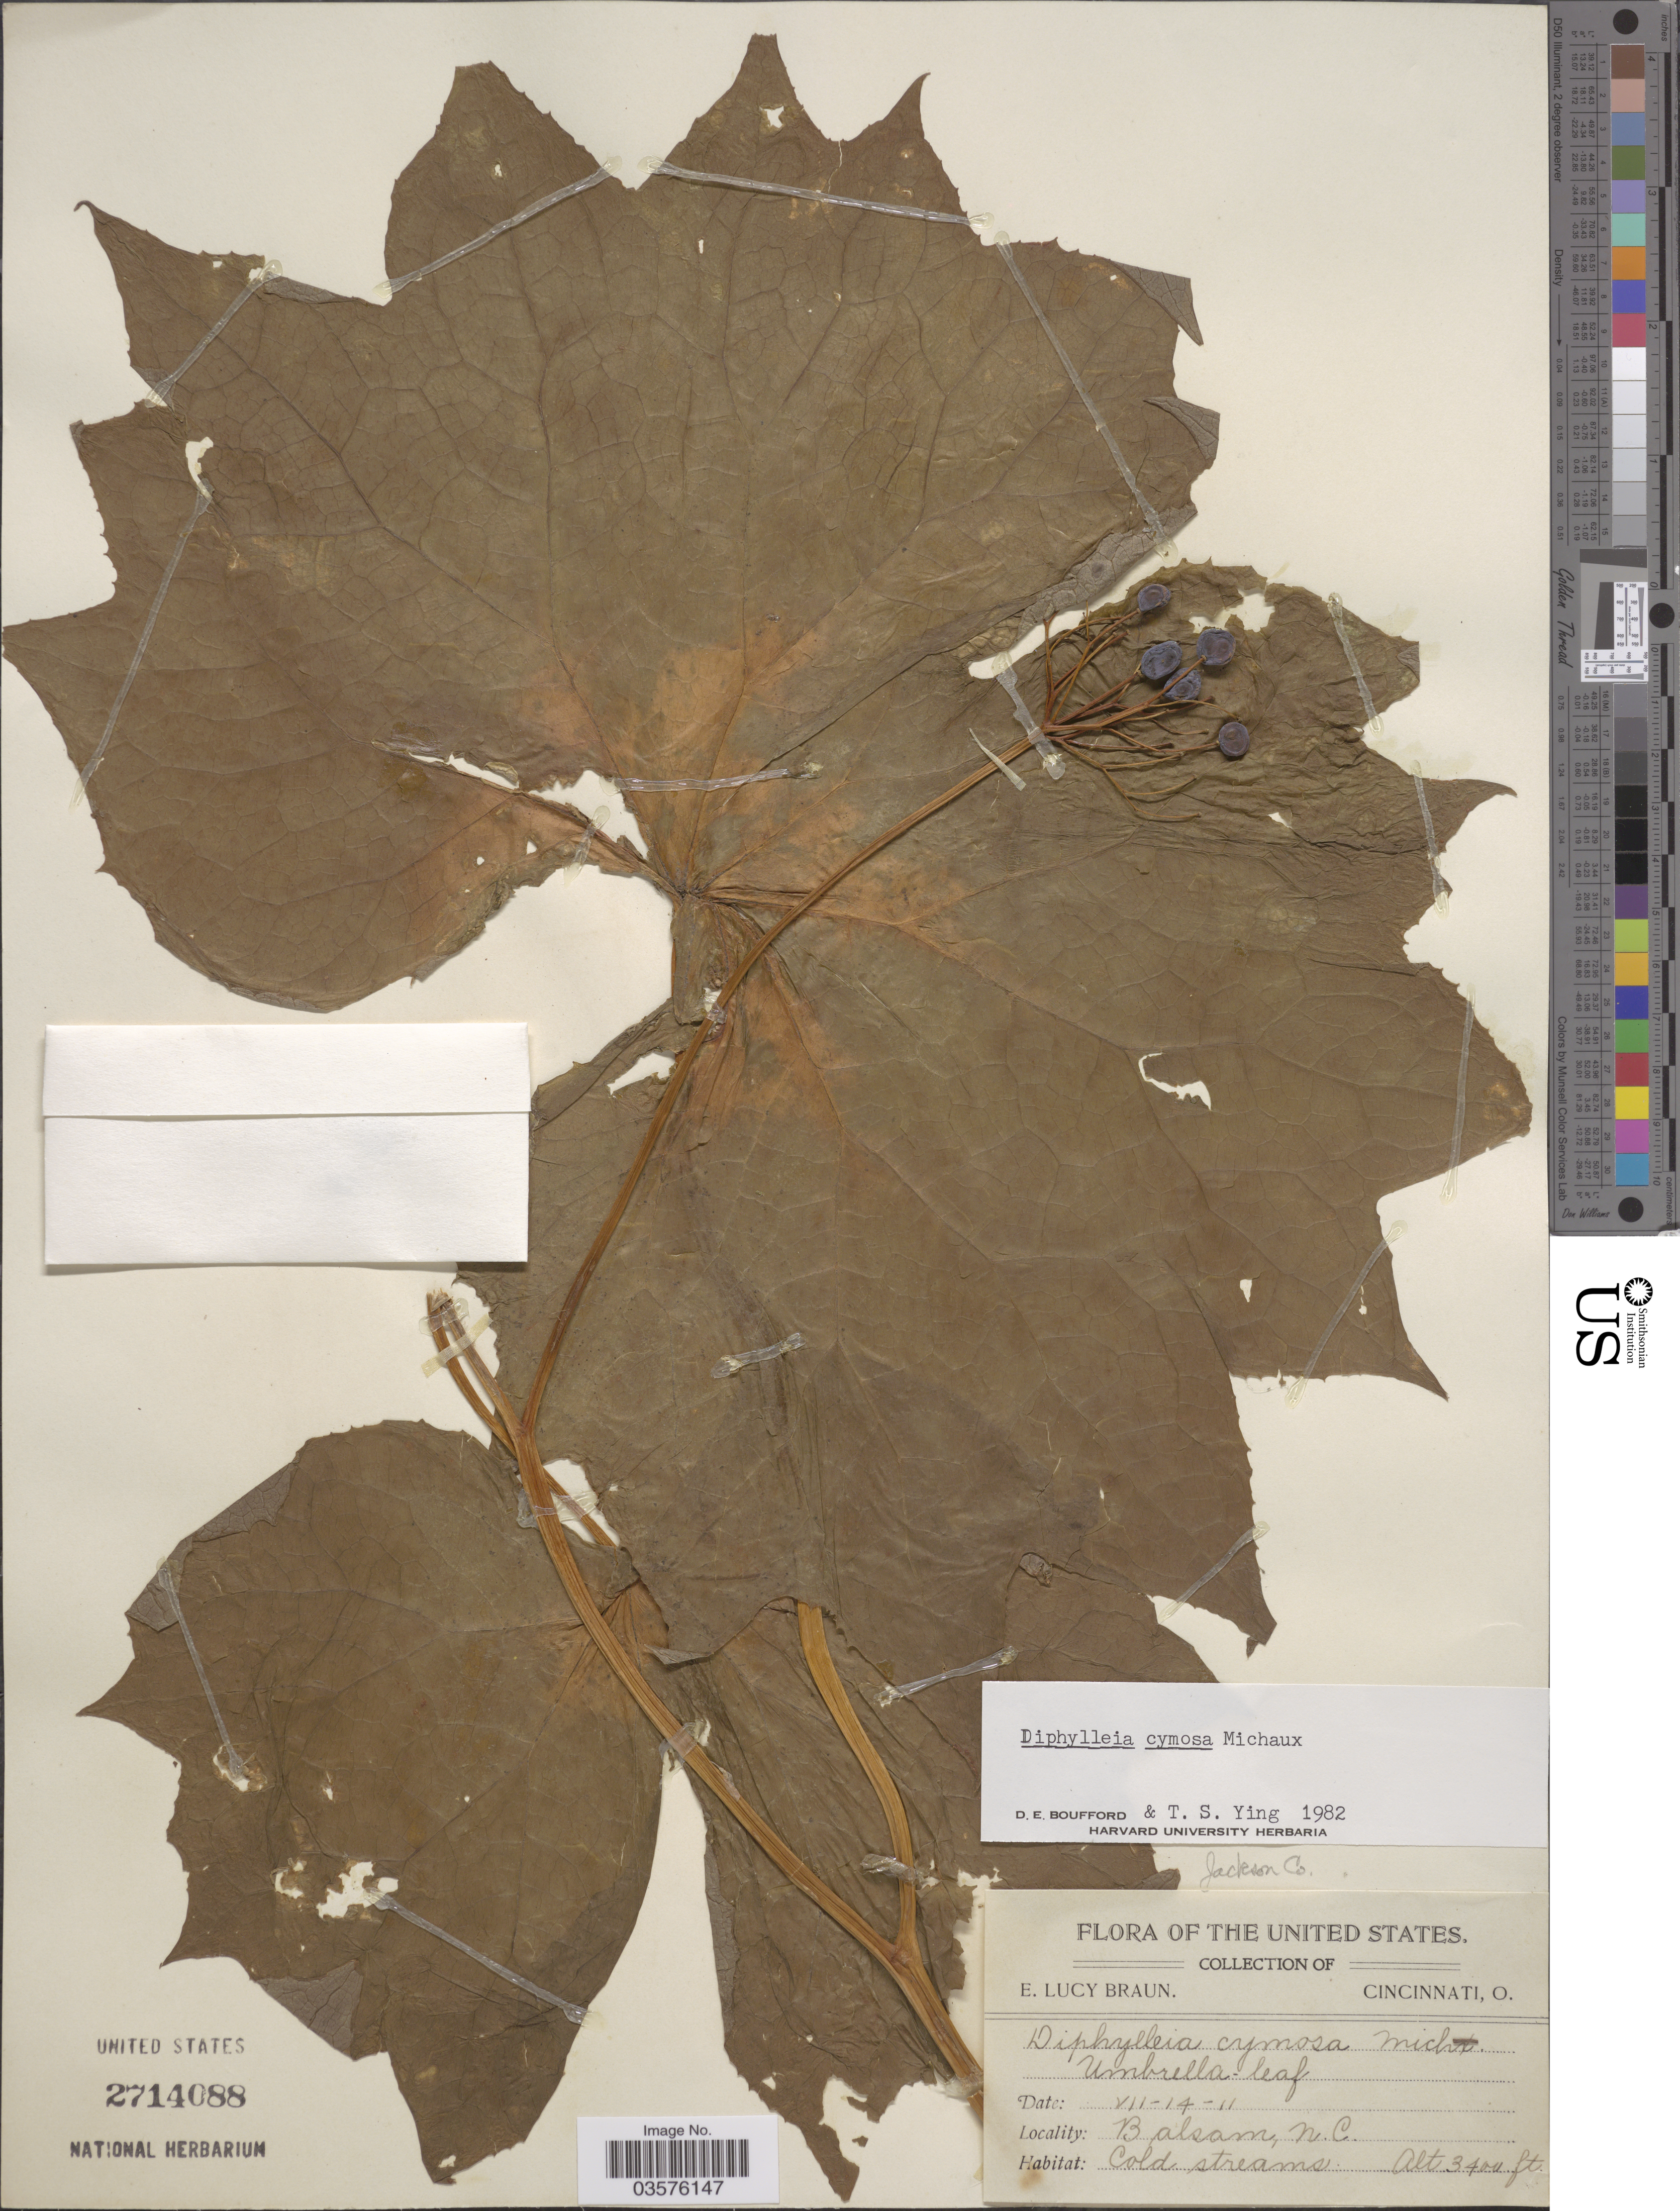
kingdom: Plantae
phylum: Tracheophyta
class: Magnoliopsida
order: Ranunculales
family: Berberidaceae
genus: Diphylleia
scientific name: Diphylleia cymosa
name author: Michx.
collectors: E. L. Braun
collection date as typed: Transcribed d/m/y: 14/7/11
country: United States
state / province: North Carolina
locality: Jackson Co. Balsam.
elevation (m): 1036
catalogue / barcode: US 2714088